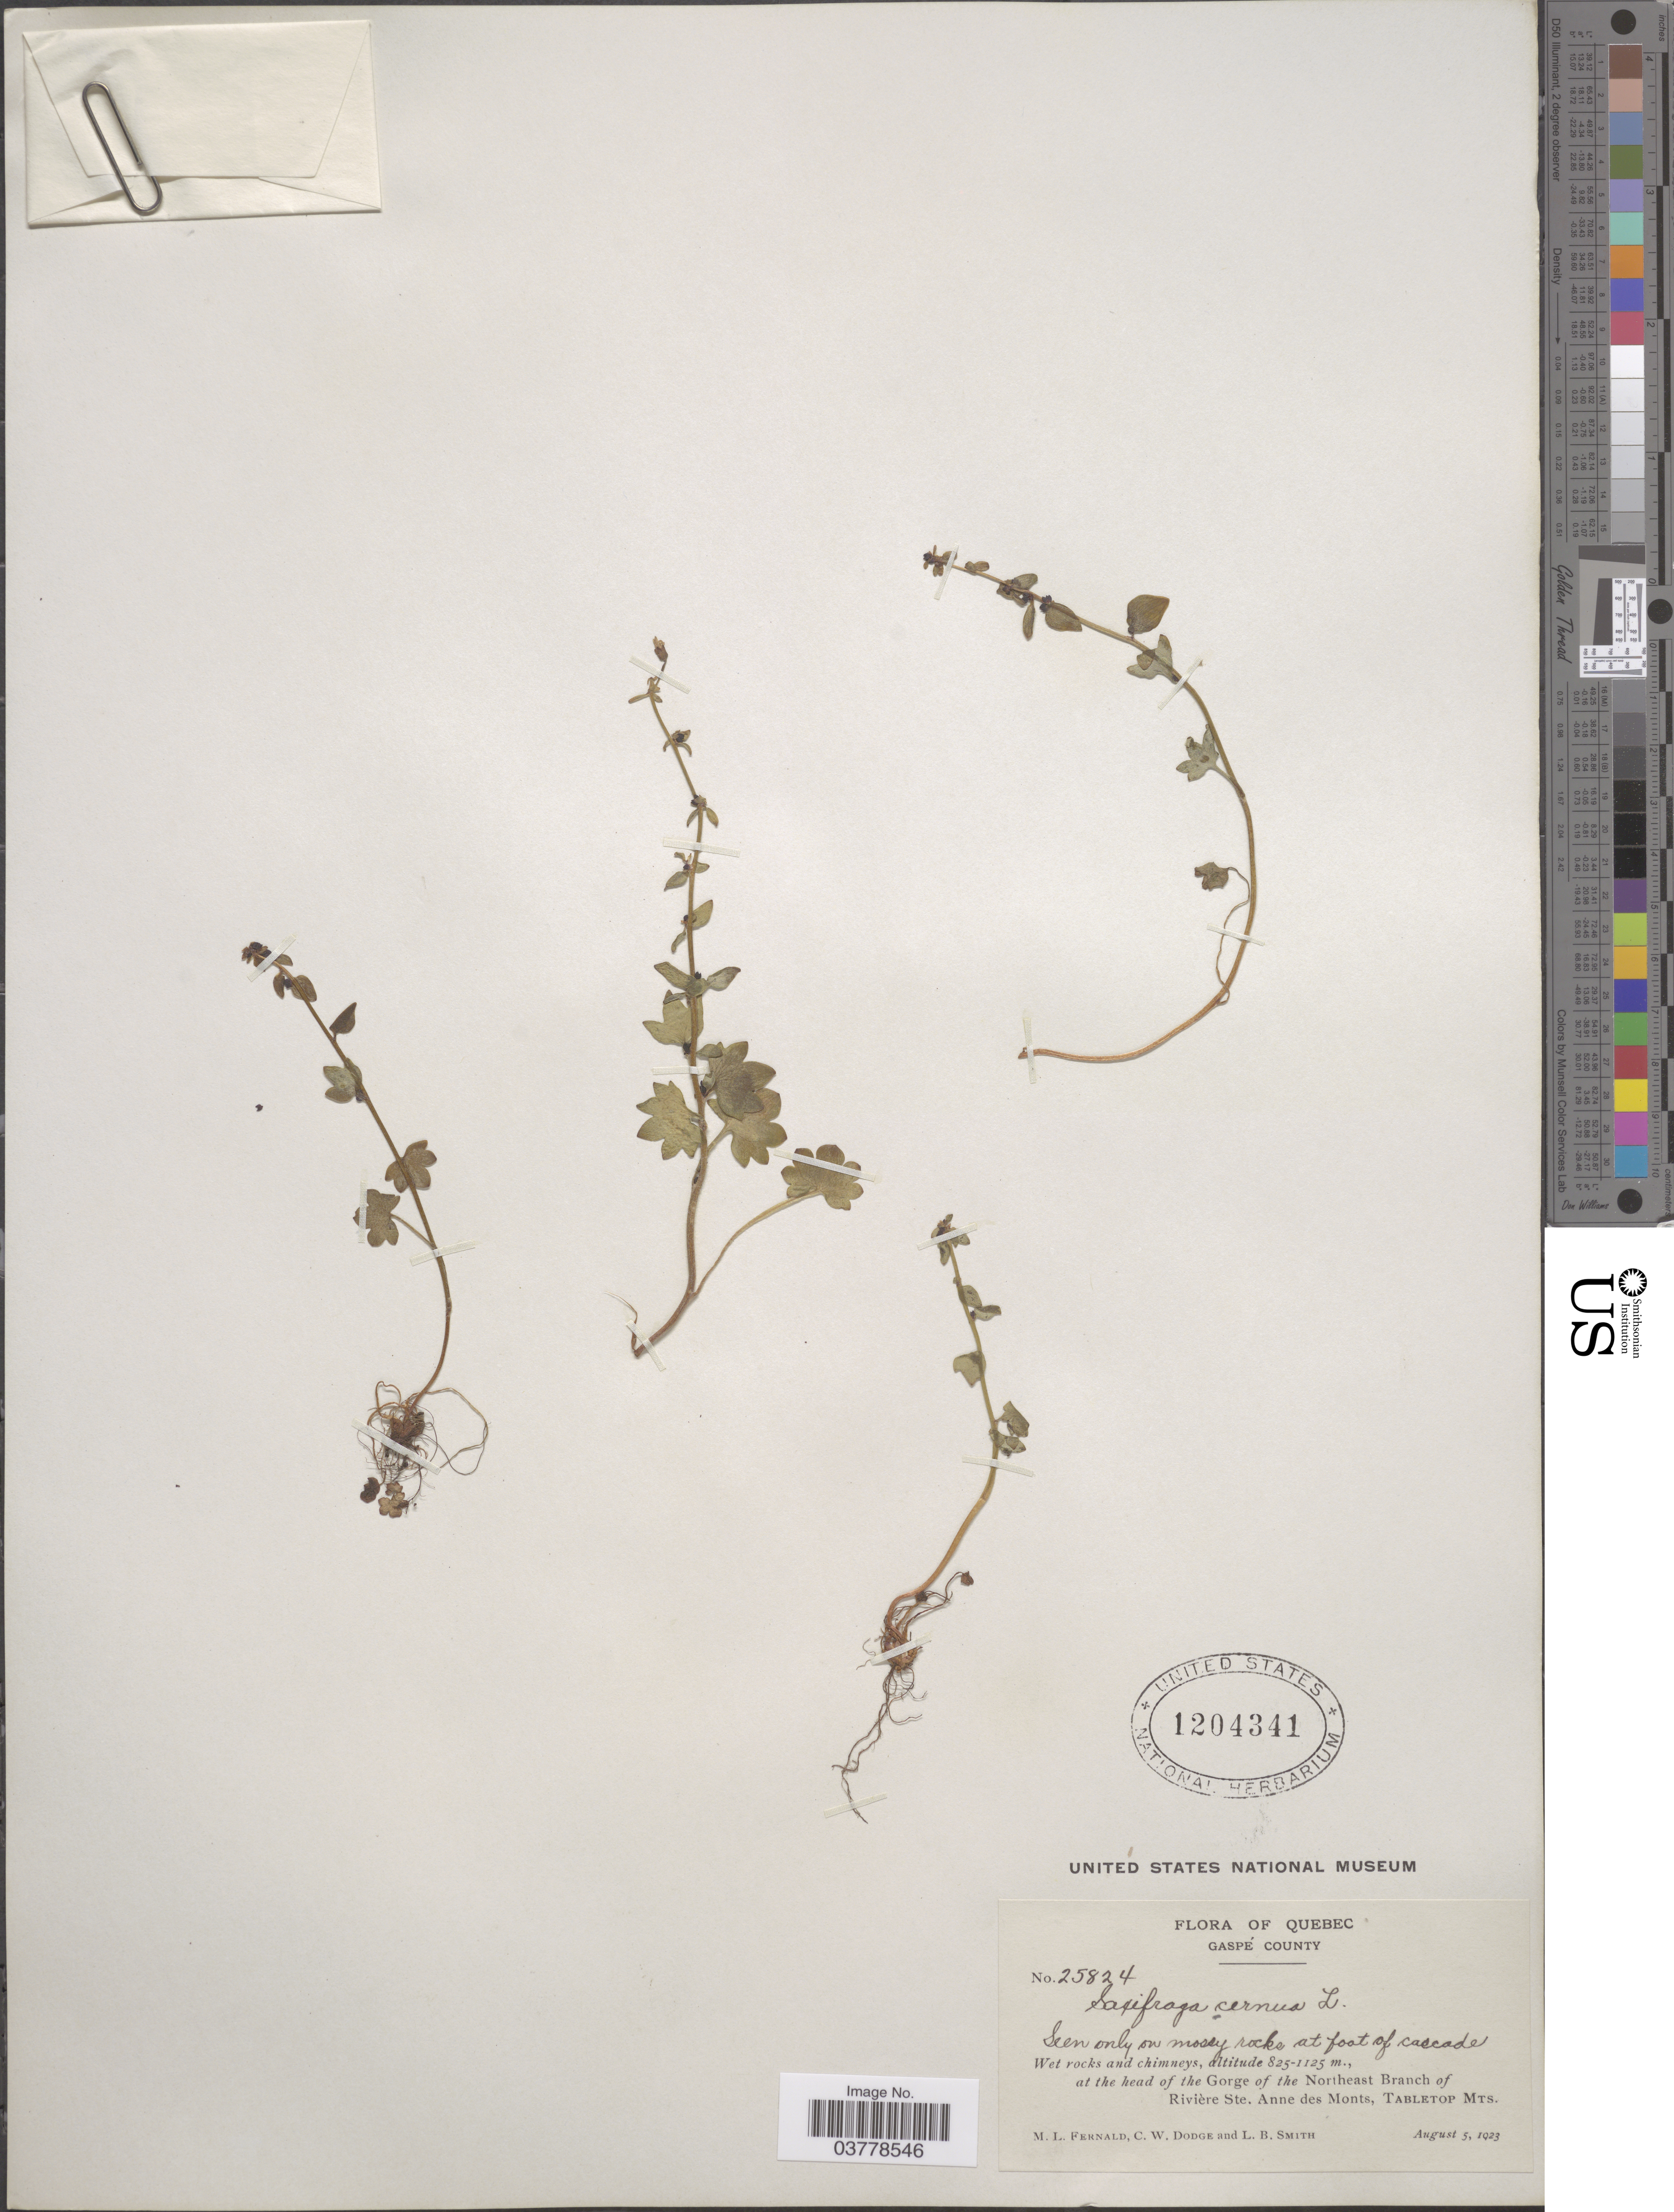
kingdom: Plantae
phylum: Tracheophyta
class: Magnoliopsida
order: Saxifragales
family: Saxifragaceae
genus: Saxifraga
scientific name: Saxifraga cernua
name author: L.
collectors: M. L. Fernald, C. Dodge & L. Smith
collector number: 25824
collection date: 1923-08-05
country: Canada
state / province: Quebec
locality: Gaspé County. At the head of the Gorge of the Northeast Branch of Rivière Ste. Anne des Monts, Tabletop Mts.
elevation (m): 825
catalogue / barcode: US 1204341